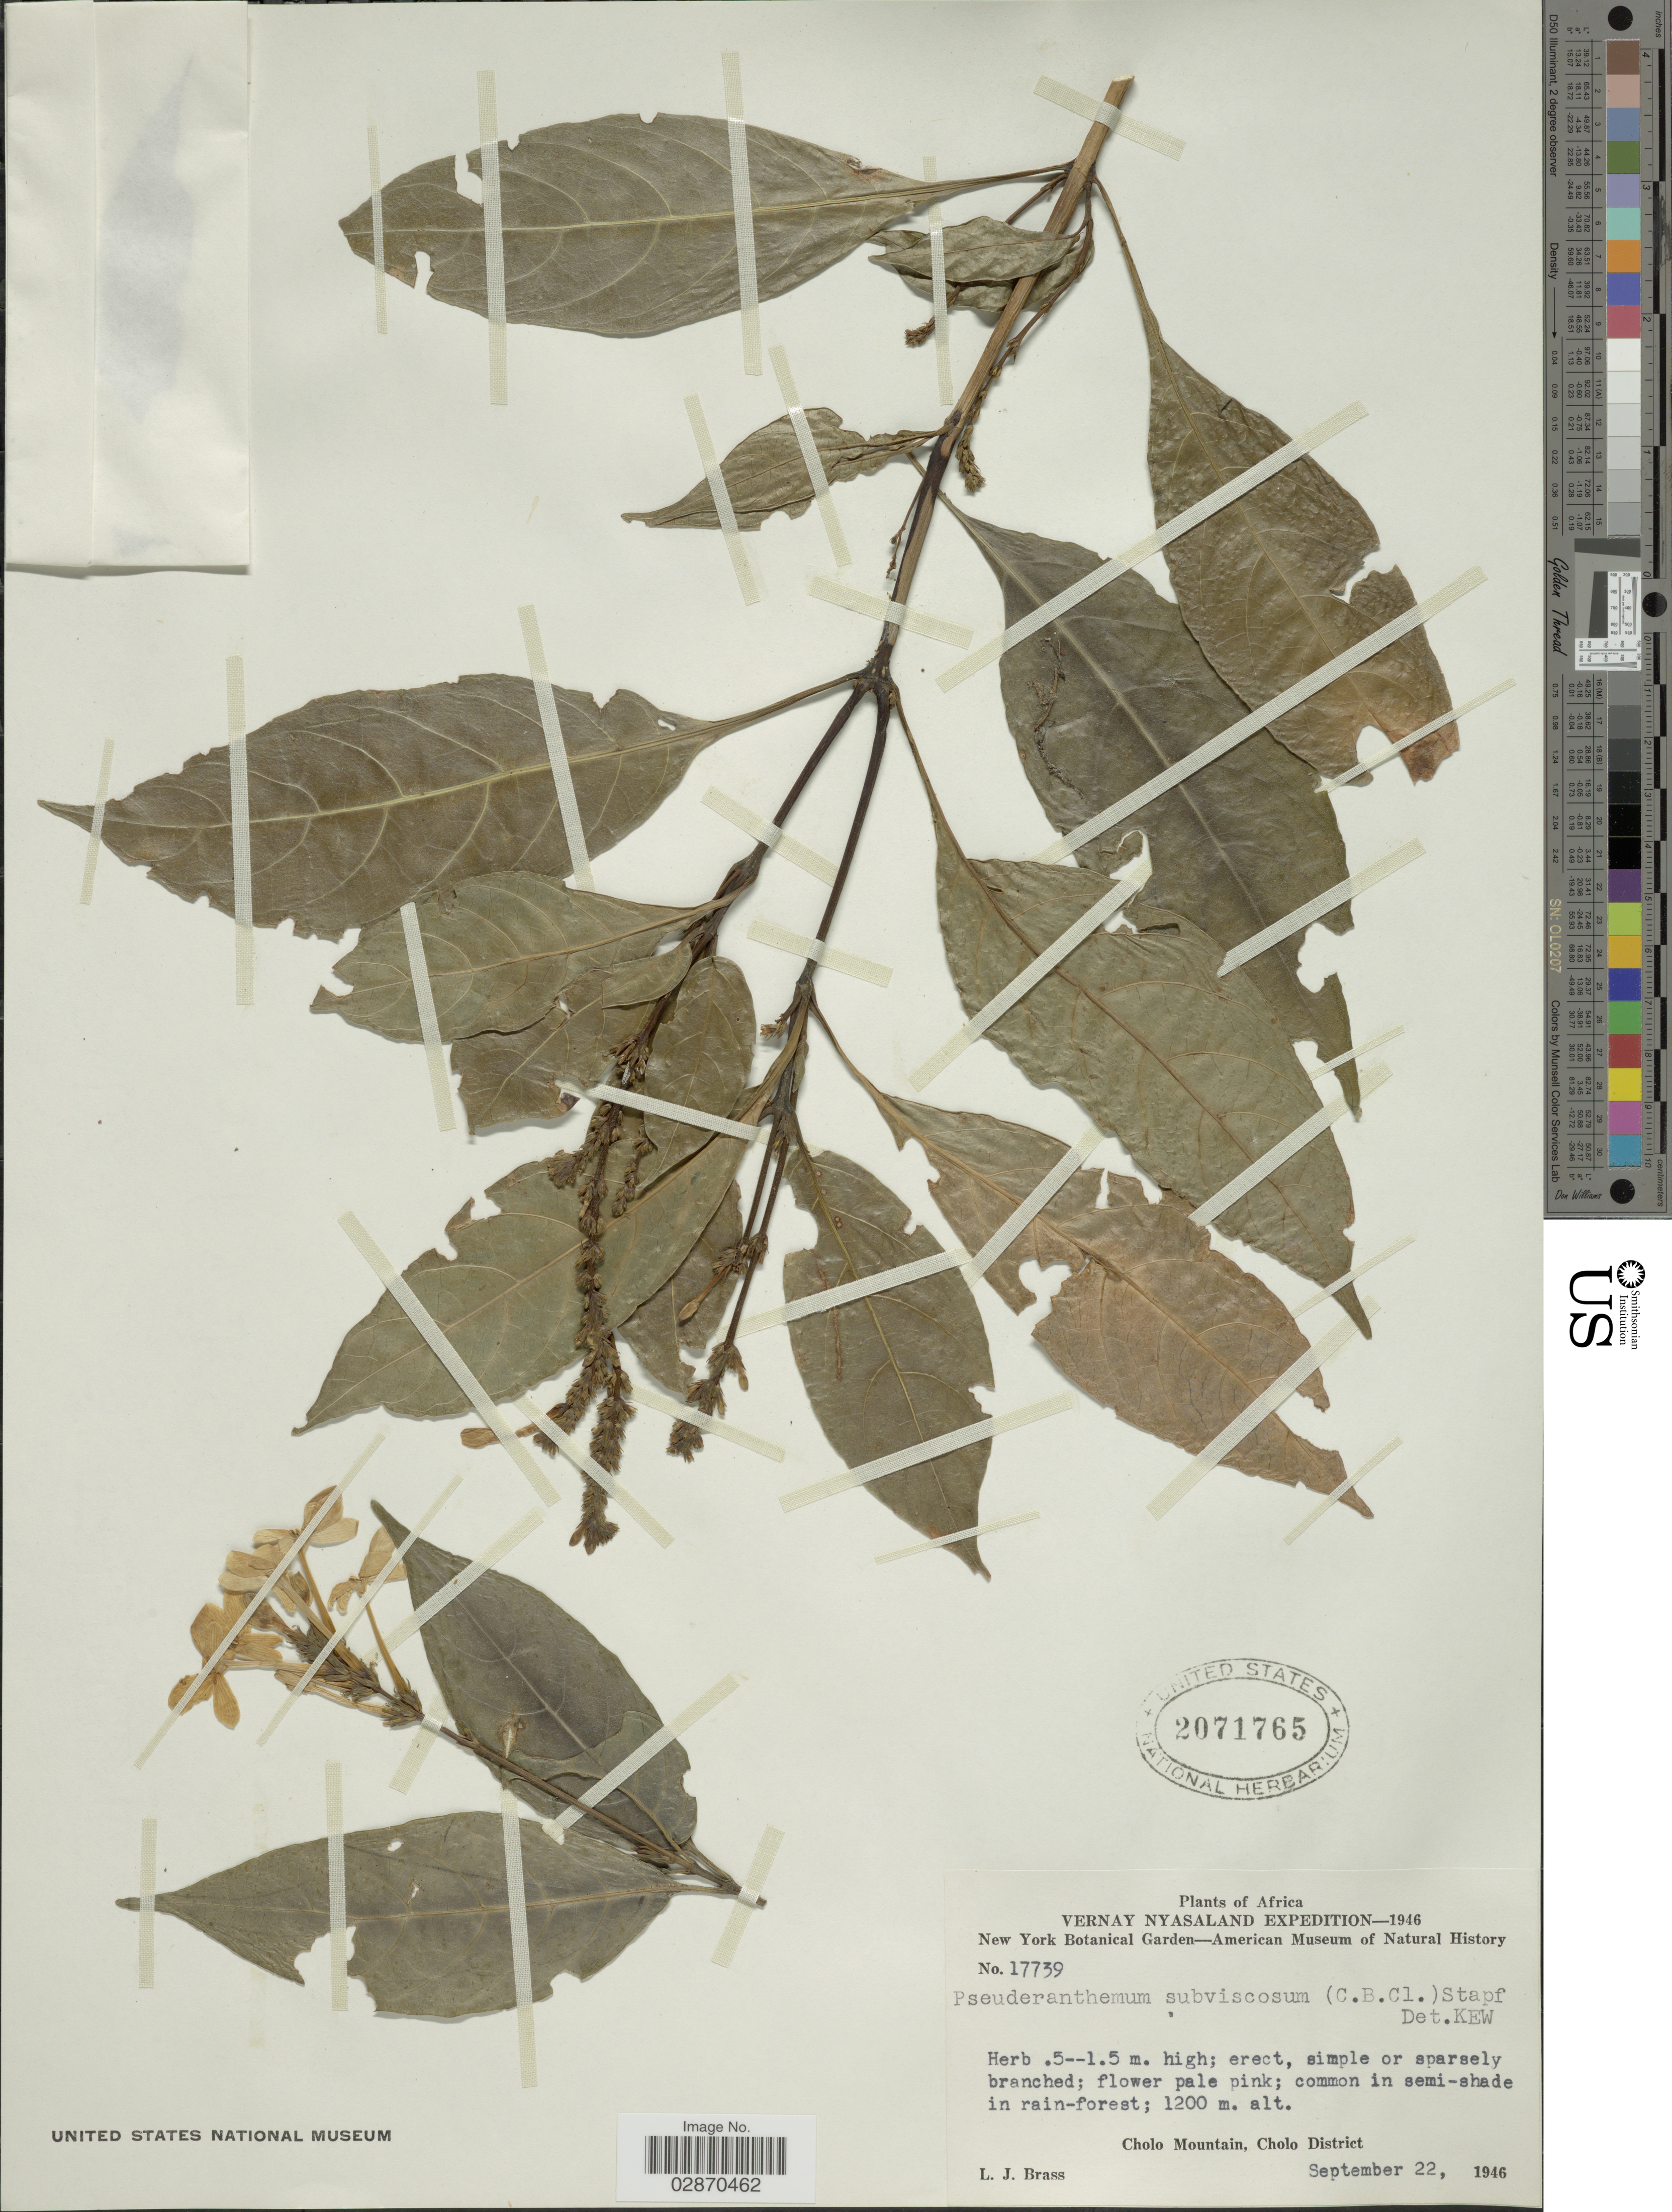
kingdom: Plantae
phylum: Tracheophyta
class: Magnoliopsida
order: Lamiales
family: Acanthaceae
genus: Pseuderanthemum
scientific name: Pseuderanthemum subviscosum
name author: (C.B. Clarke) Stapf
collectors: L. J. Brass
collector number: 17739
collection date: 1946-09-22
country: Malawi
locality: Vernay Nyasaland. Cholo Mountain, Cholo District.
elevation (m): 1200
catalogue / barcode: US 2071765